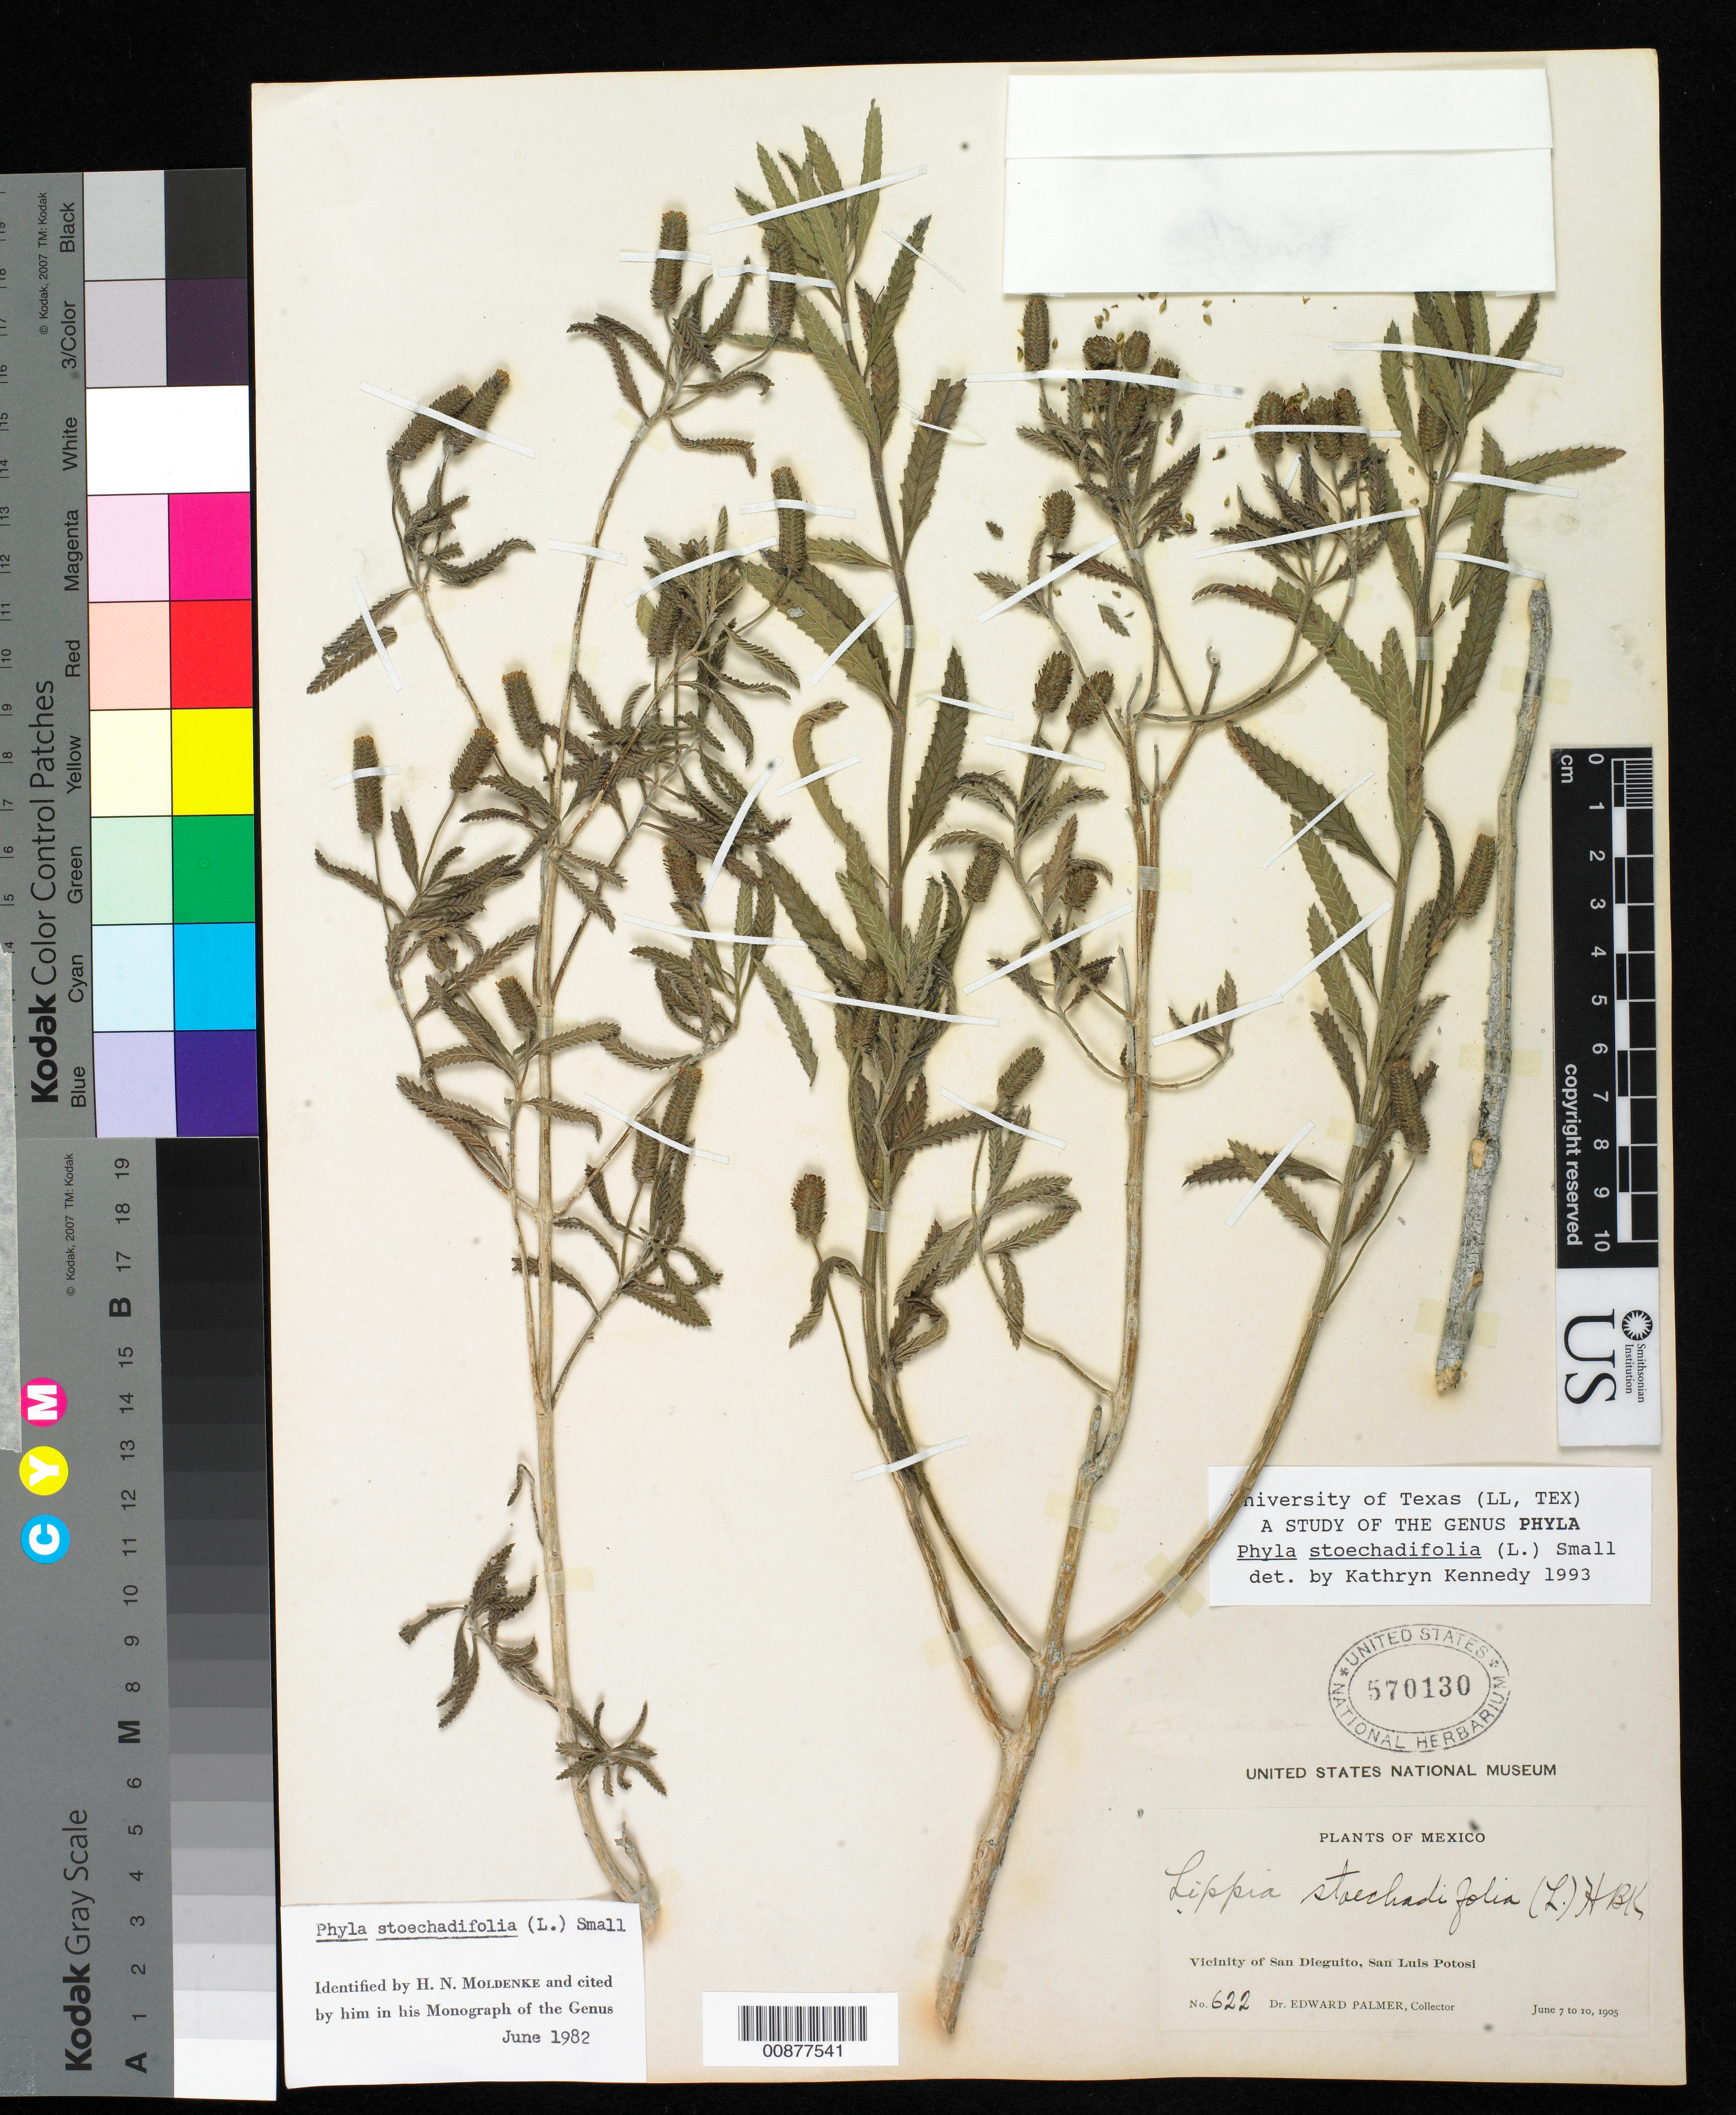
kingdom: Plantae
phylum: Tracheophyta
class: Magnoliopsida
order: Lamiales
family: Verbenaceae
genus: Phyla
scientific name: Phyla stoechadifolia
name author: (L.) Small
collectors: E. Palmer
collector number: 622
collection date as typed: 07 Jun 1905 to 10 Jun 1905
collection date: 1905-06-07/1905-06-10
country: Mexico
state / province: San Luis Potosí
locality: San Dieguito, San Luis Potosí.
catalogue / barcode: US 570130